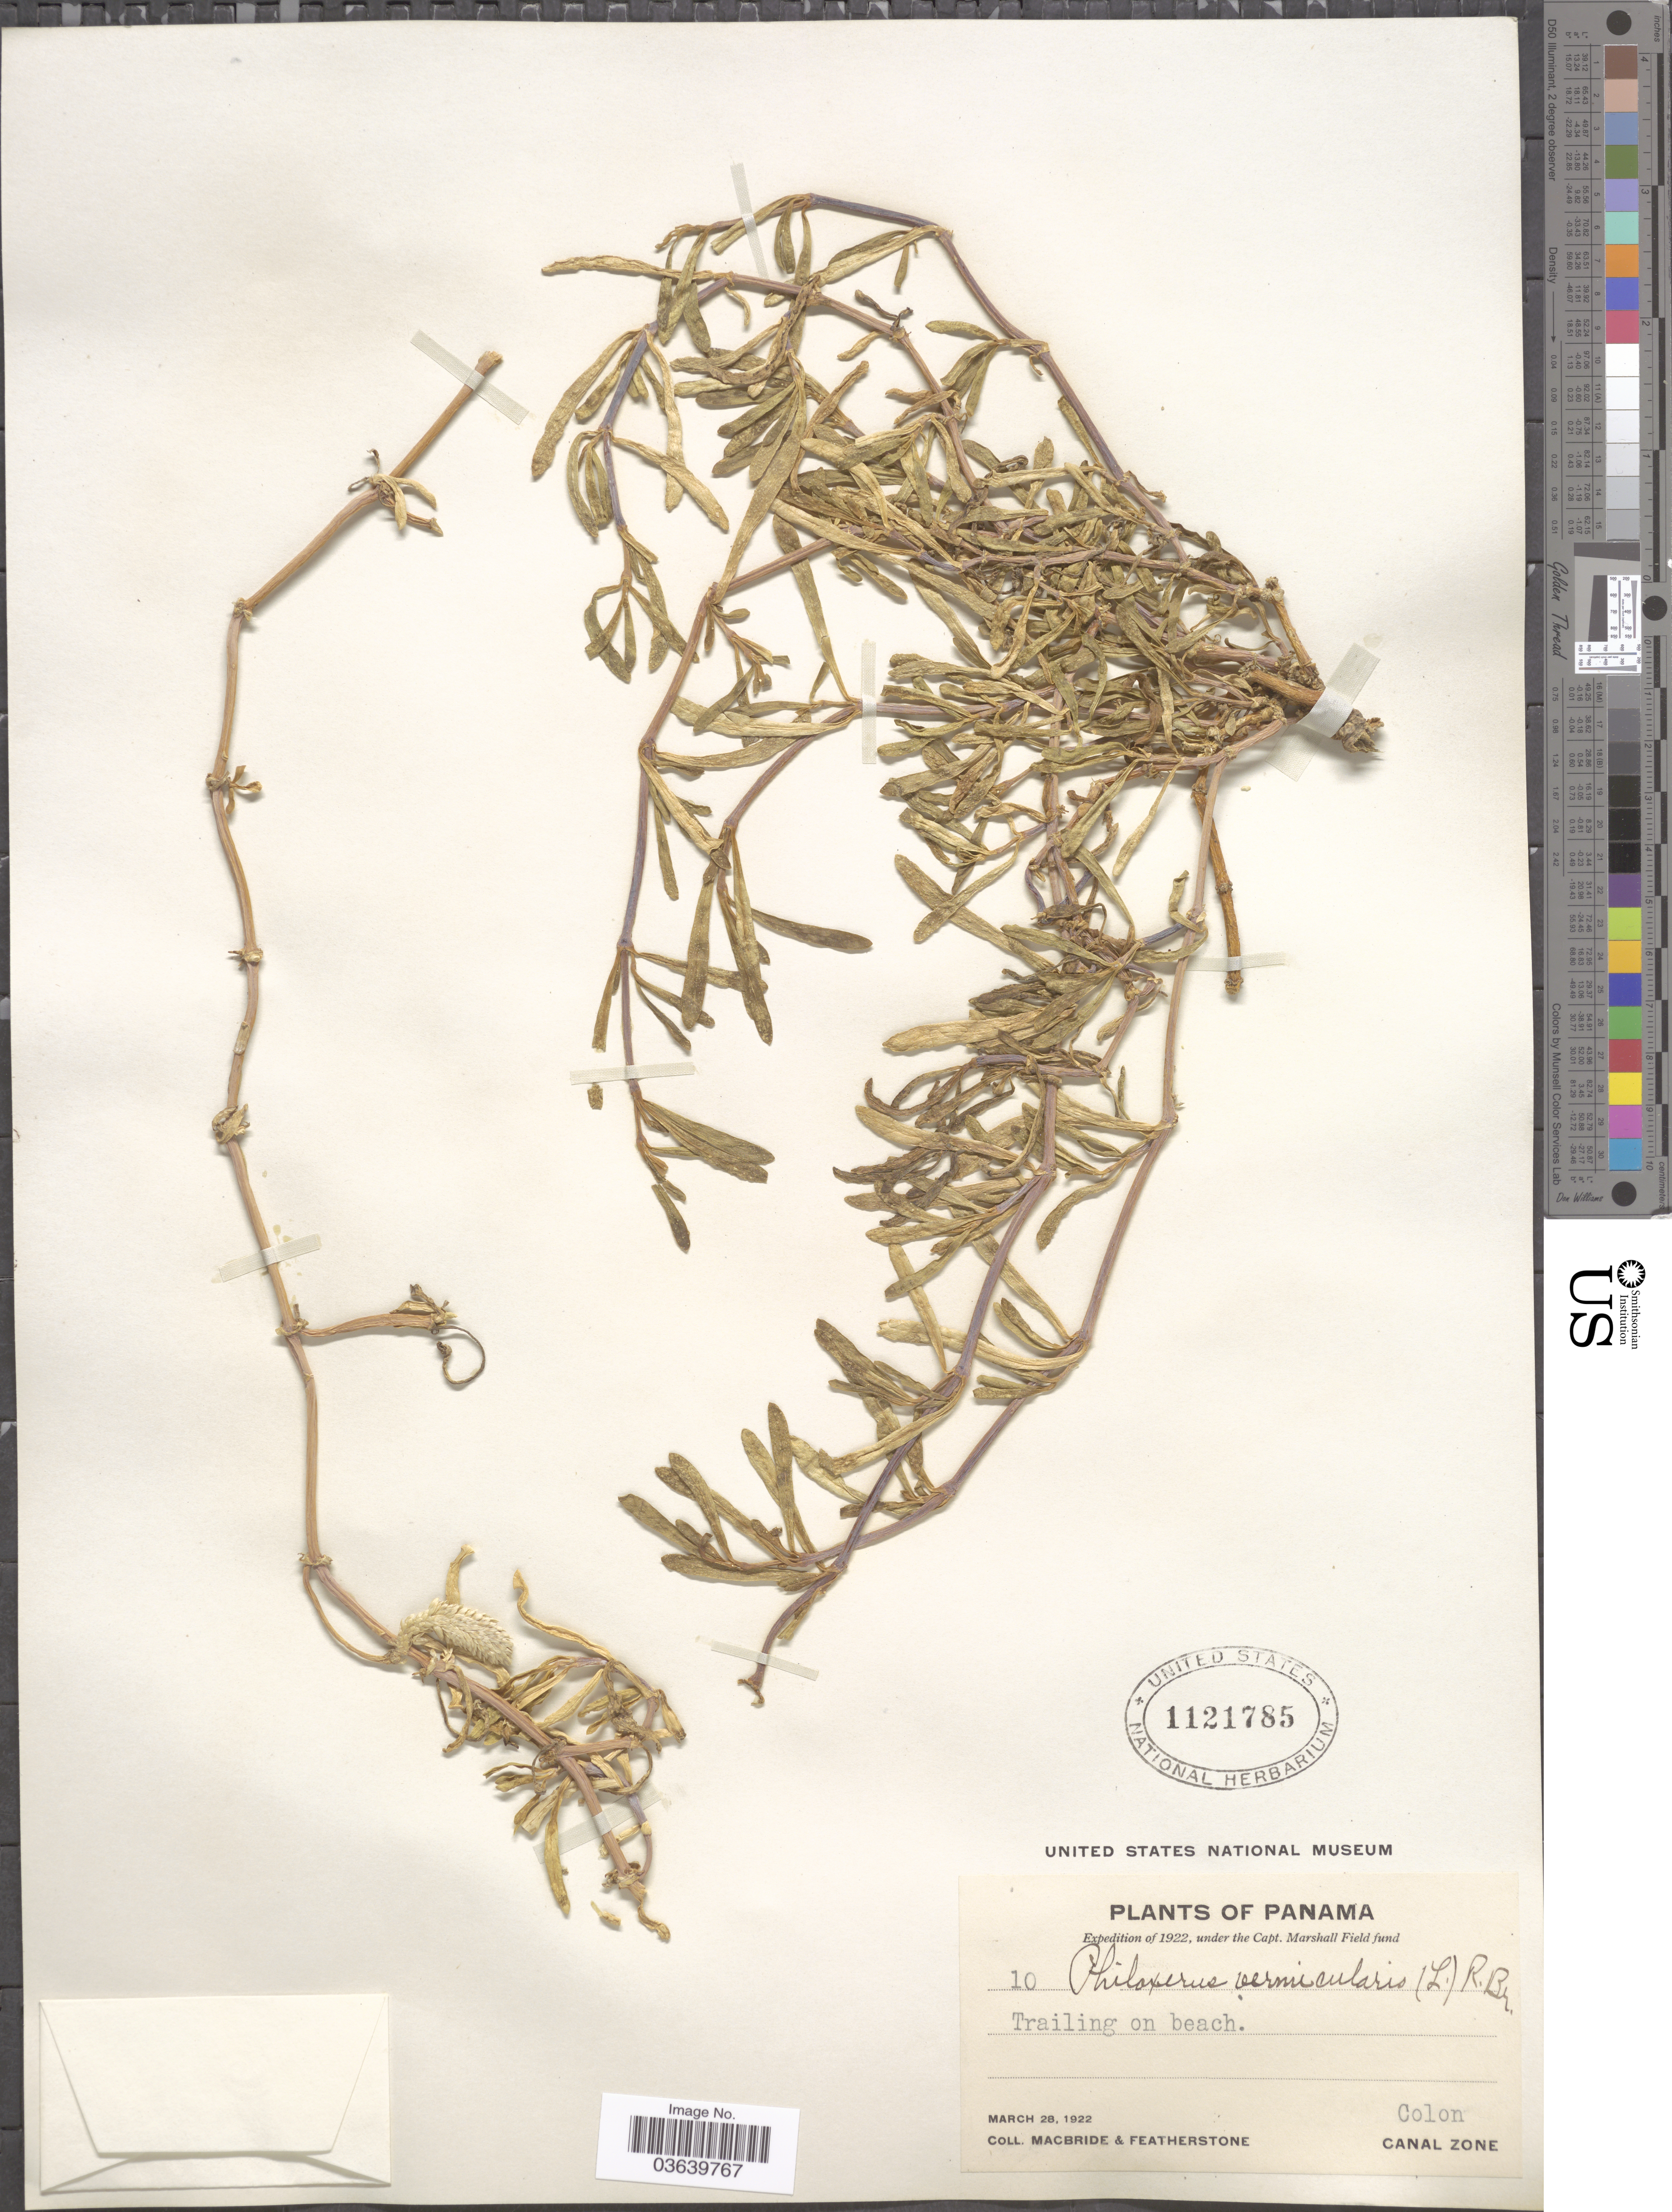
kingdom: Plantae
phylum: Tracheophyta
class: Magnoliopsida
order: Caryophyllales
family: Amaranthaceae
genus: Gomphrena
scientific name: Gomphrena vermicularis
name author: L.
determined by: Strong, Mark T., (BOT), Smithsonian Institution - National Museum of Natural History (UNITED STATES)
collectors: Macbride, -- & -. Featherstone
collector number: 10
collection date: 1922-03-28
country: Panama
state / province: Colón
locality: Trailing on beach. Colon, Canal Zone.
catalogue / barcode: US 1121785